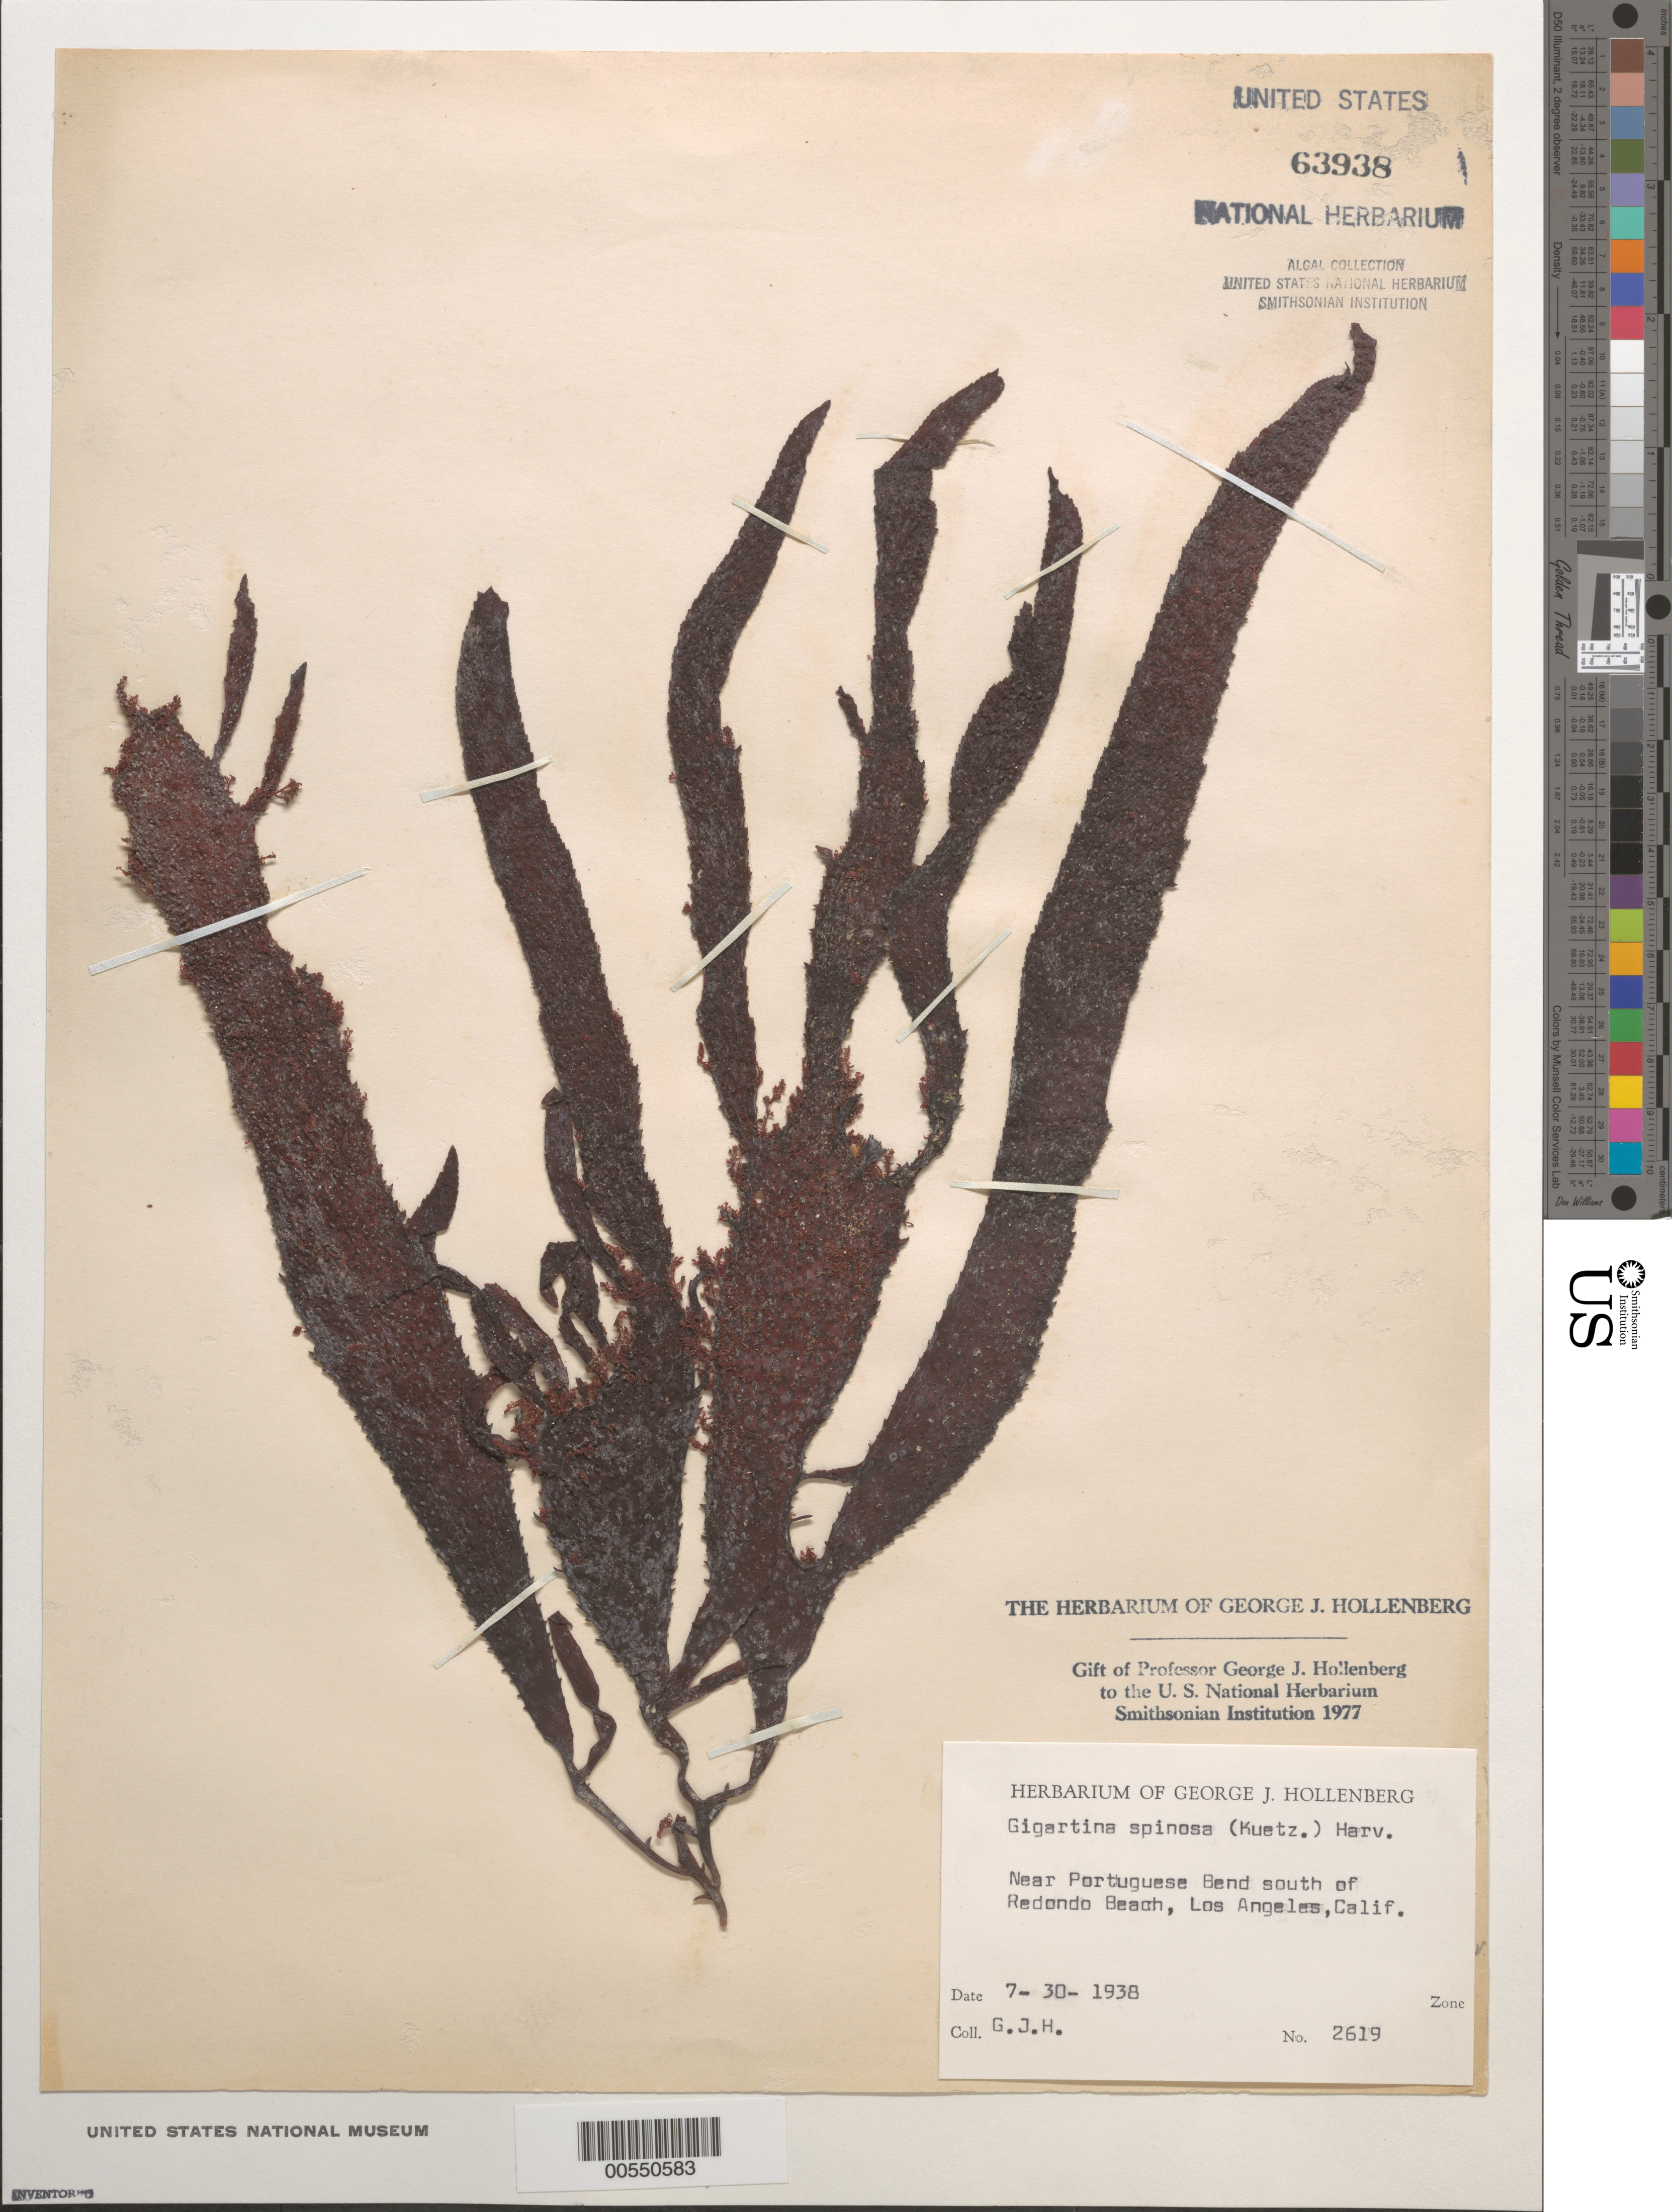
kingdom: Plantae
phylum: Rhodophyta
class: Florideophyceae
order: Gigartinales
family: Gigartinaceae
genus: Chondracanthus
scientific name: Chondracanthus spinosus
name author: (Kütz.) Guiry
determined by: Algae name updating Project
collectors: G. Hollenberg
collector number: GJH 2619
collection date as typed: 30 Jul 1938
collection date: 1938-07-30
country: United States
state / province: California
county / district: Los Angeles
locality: Near Portuguese Bend near Point Vicente, south of Redondo Beach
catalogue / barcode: US 63938